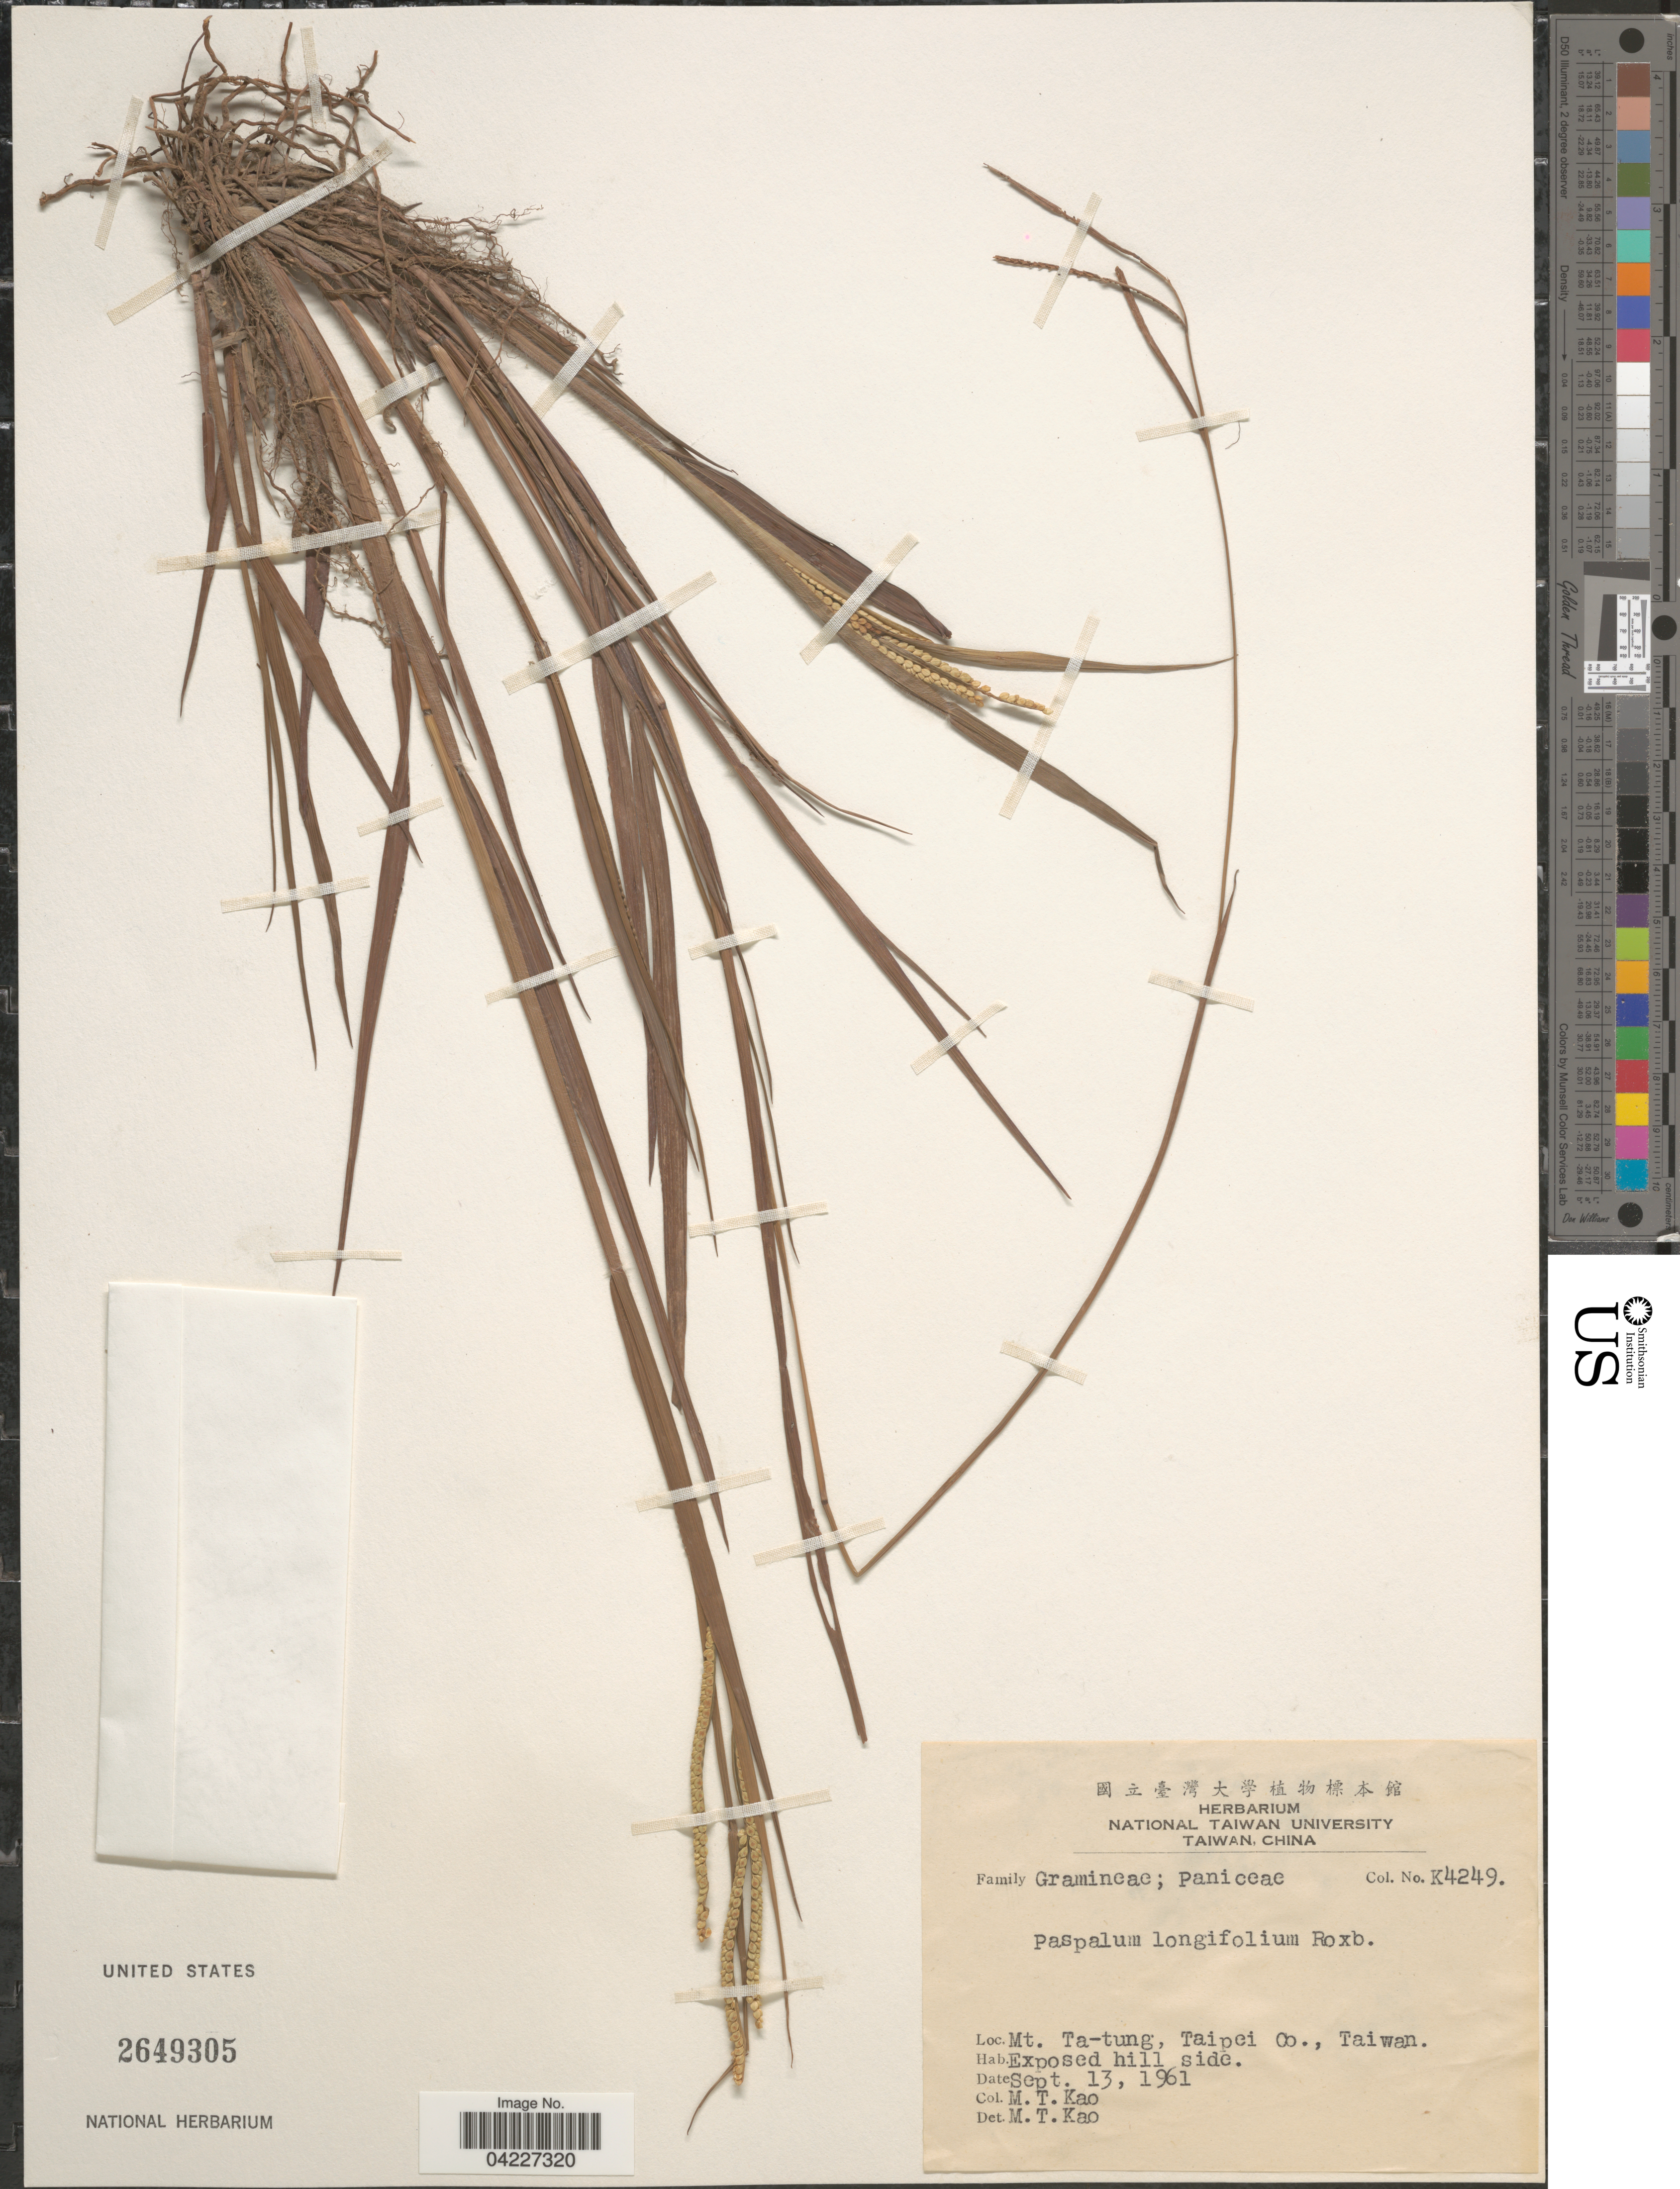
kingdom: Plantae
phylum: Tracheophyta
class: Liliopsida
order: Poales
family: Poaceae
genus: Paspalum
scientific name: Paspalum longifolium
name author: Roxb.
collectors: M. T. Kao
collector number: K4249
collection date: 1961-09-13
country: Taiwan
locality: Mt. Ta-tung, Taipei Co.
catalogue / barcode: US 2649305